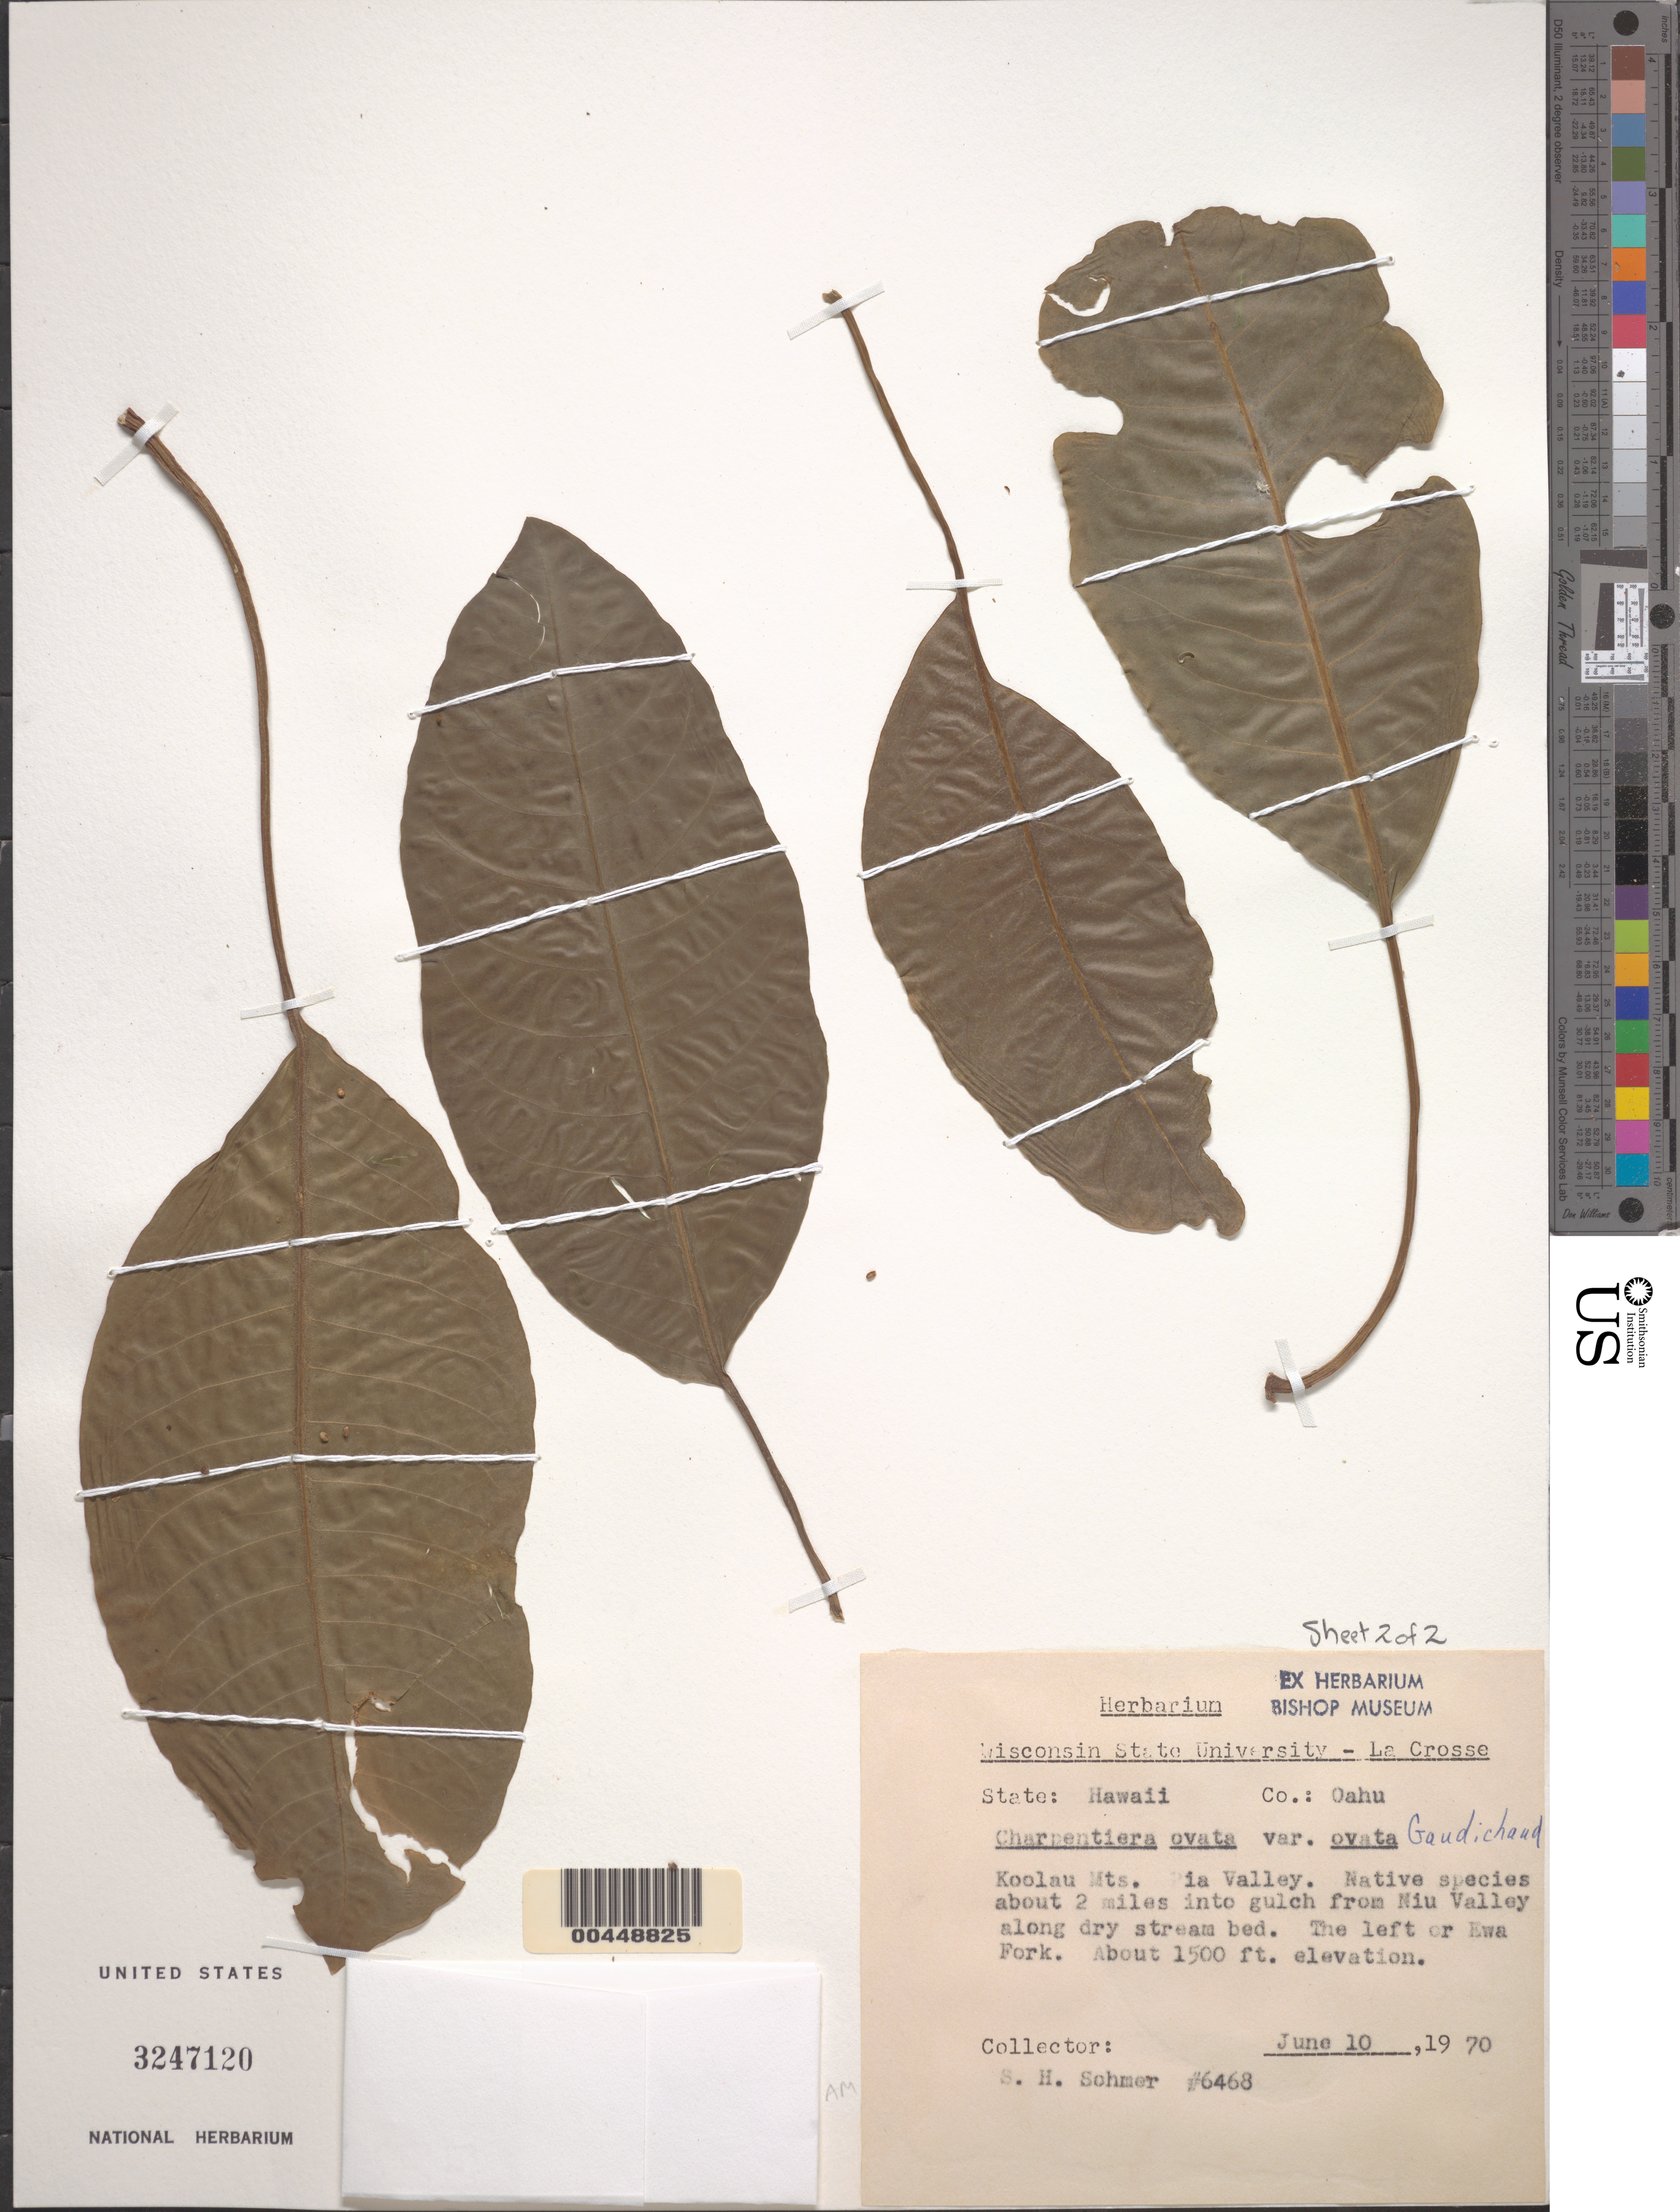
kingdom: Plantae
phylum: Tracheophyta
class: Magnoliopsida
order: Caryophyllales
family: Amaranthaceae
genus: Charpentiera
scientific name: Charpentiera ovata var. ovata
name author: Gaudich.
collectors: S. H. Sohmer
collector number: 6468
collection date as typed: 10 Jun 1970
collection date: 1970-06-10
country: United States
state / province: Hawaii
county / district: Honolulu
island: Oahu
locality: Koolau Mts., ia Valley, 2 mi into gulch from Niu Valley, the left or Ewa Fork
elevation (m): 457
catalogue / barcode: US 3247120